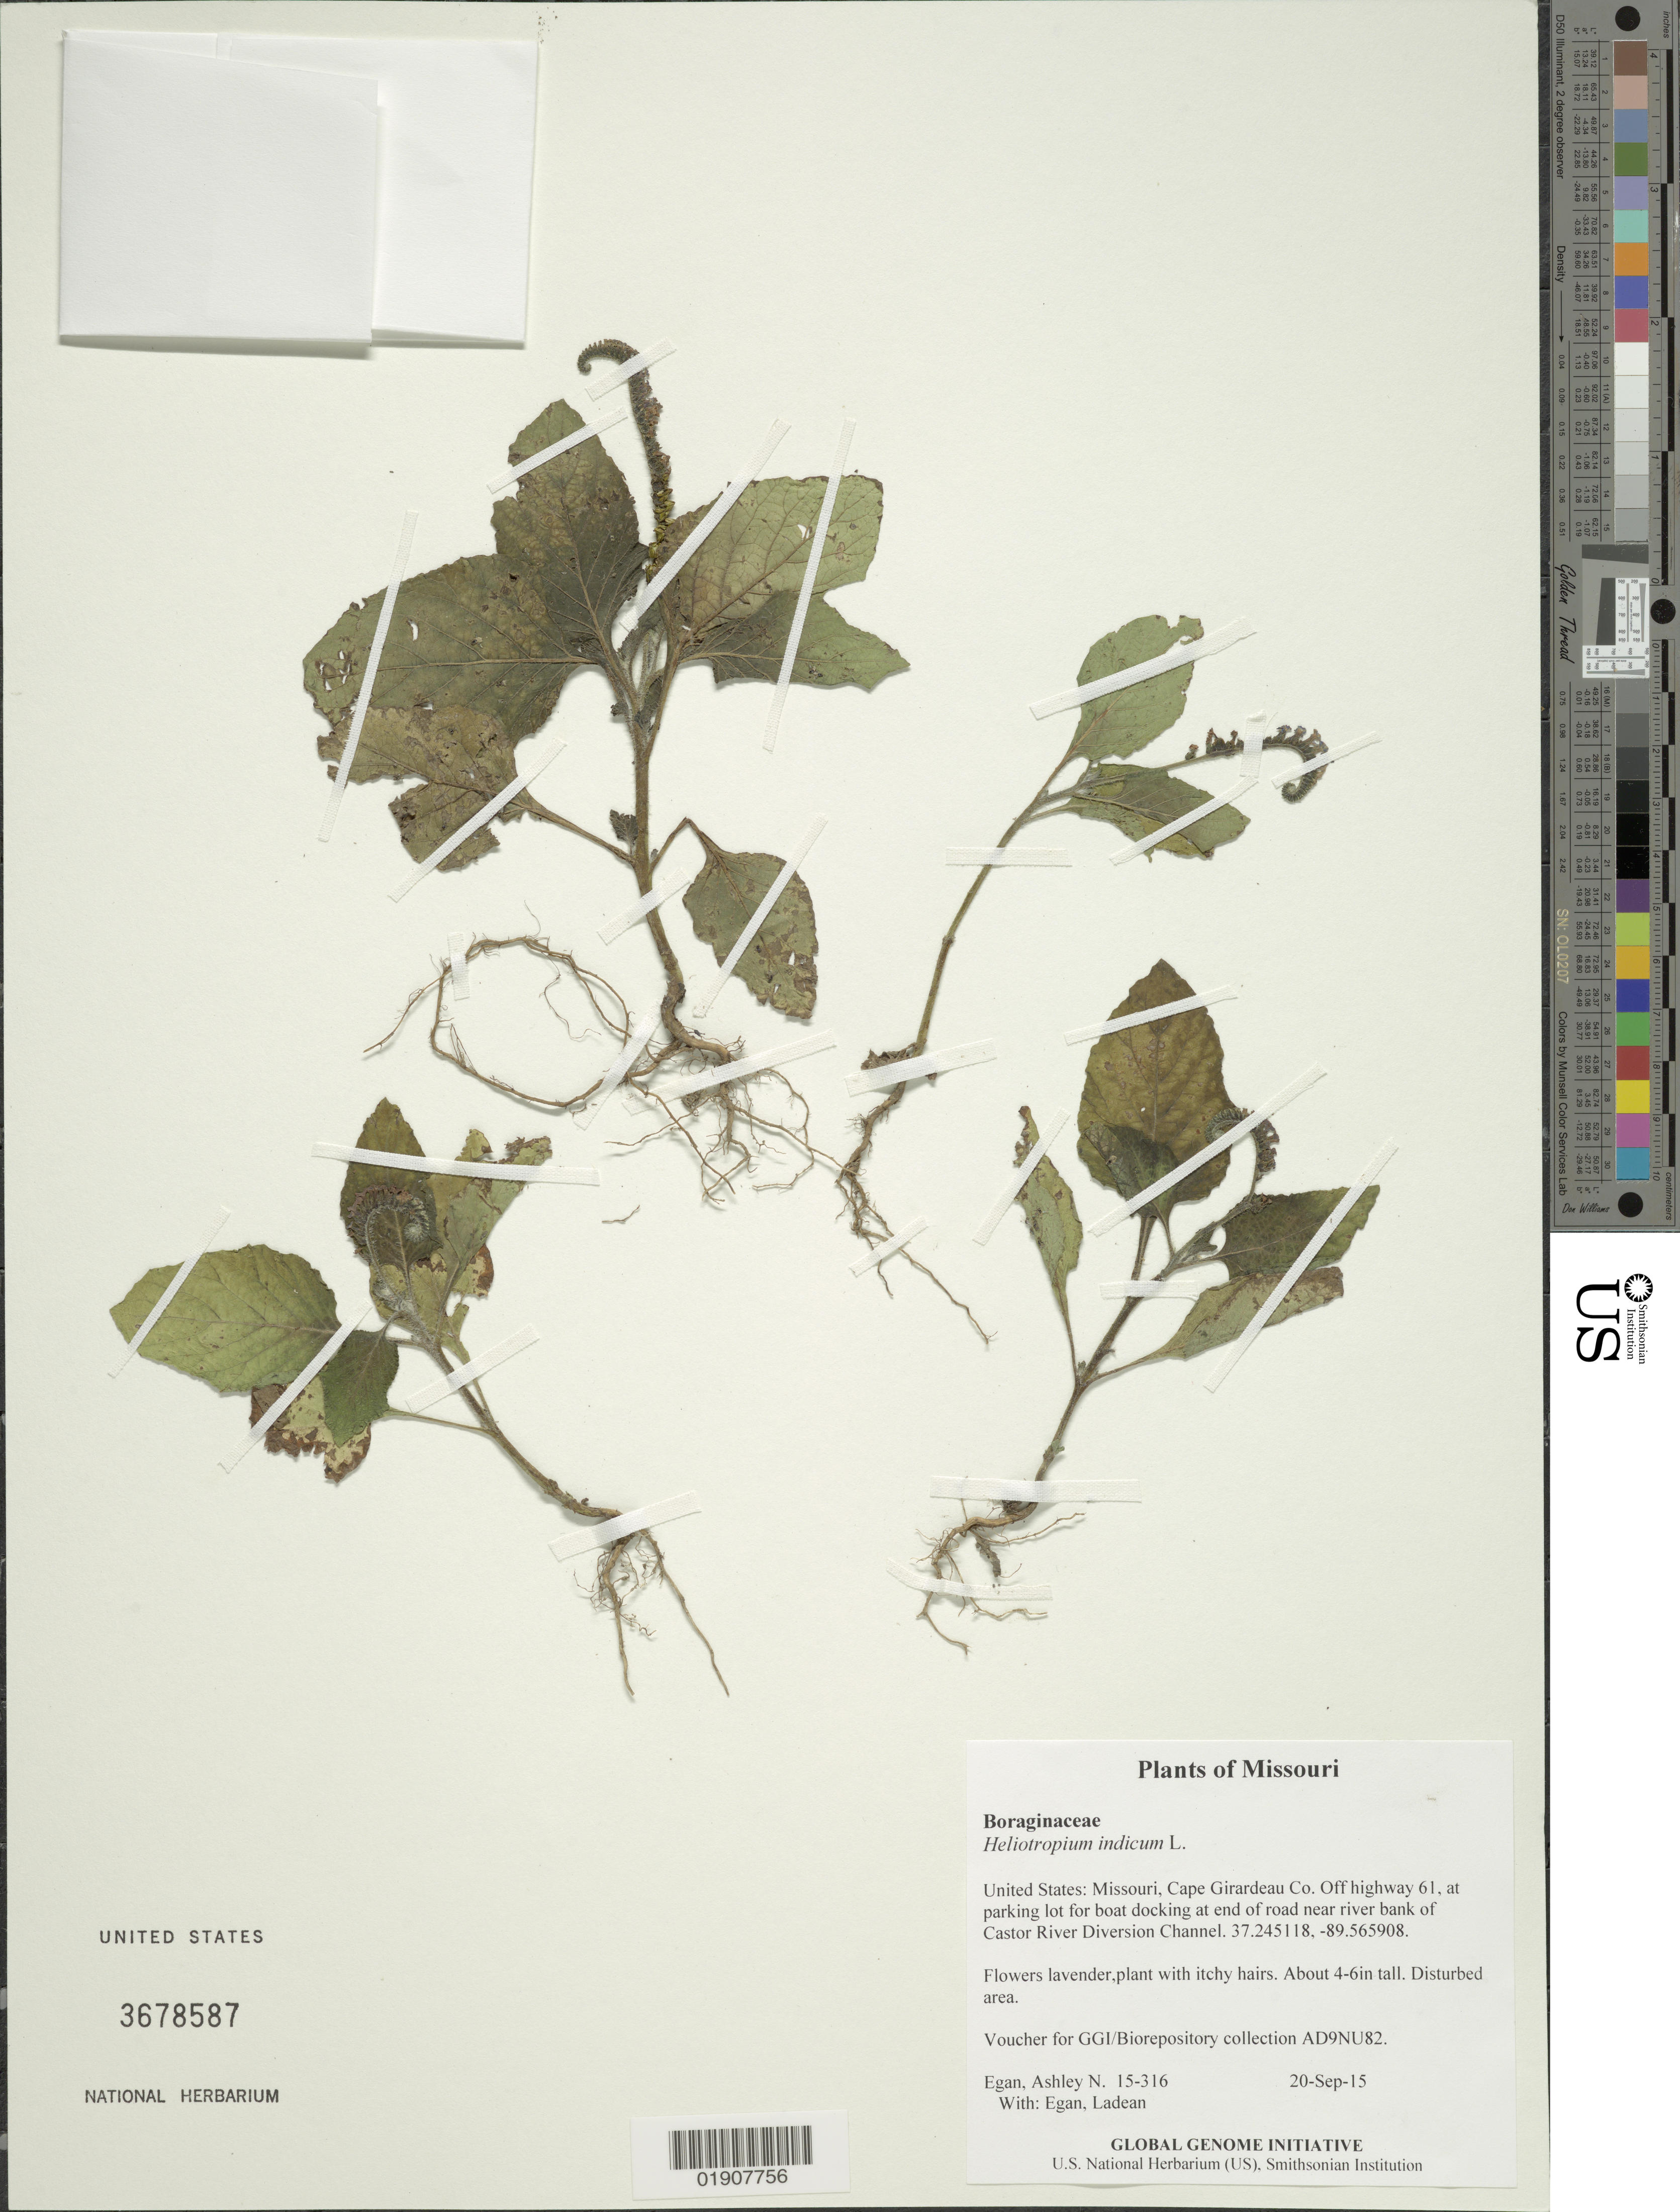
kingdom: Plantae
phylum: Tracheophyta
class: Magnoliopsida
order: Boraginales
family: Heliotropiaceae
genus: Heliotropium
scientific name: Heliotropium indicum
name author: L.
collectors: A. N. Egan & L. Egan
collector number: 15-316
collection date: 2015-09-20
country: United States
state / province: Missouri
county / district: Cape Girardeau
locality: Off highway 61, at parking lot for boat docking at end of road near river bank of Castor River Diversion Channel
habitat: Disturbed area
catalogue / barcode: US 3678587